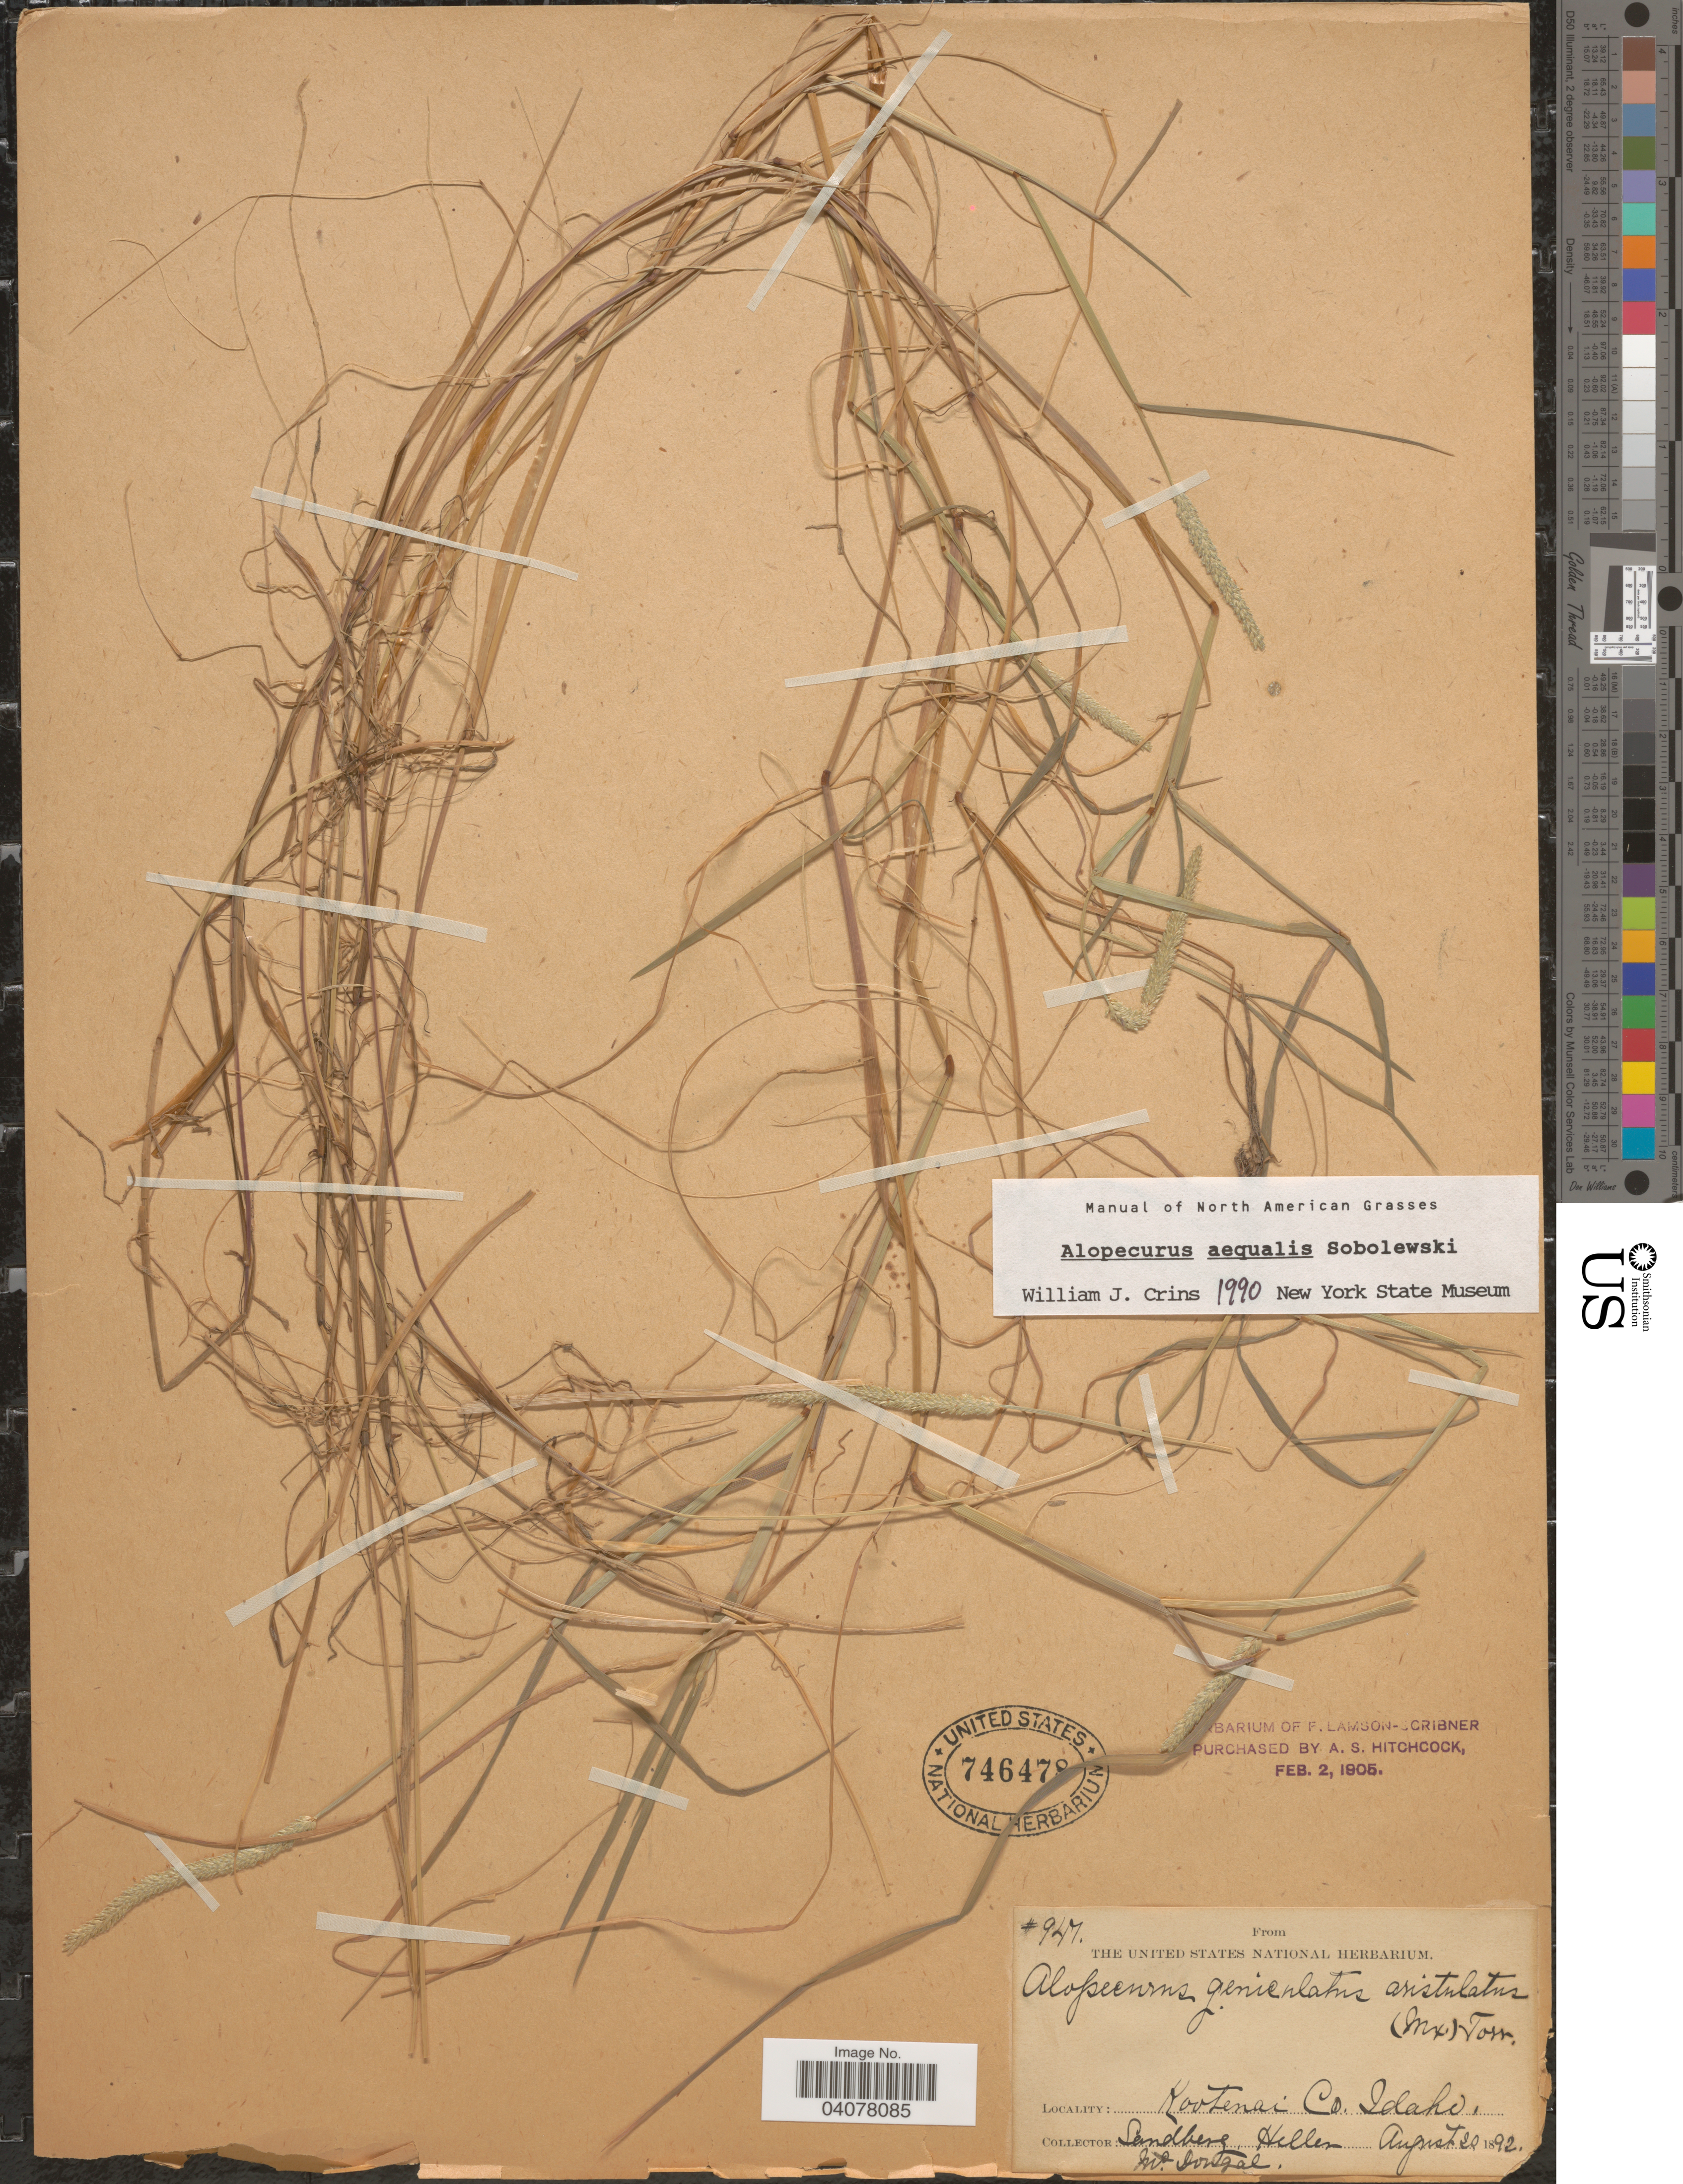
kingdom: Plantae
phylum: Tracheophyta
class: Liliopsida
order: Poales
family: Poaceae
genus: Alopecurus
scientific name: Alopecurus aequalis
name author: Sobol.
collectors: Sandberg, -- Heller & McDougal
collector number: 947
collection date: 1892-08-20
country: United States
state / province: Idaho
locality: Kootenai Co.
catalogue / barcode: US 746478